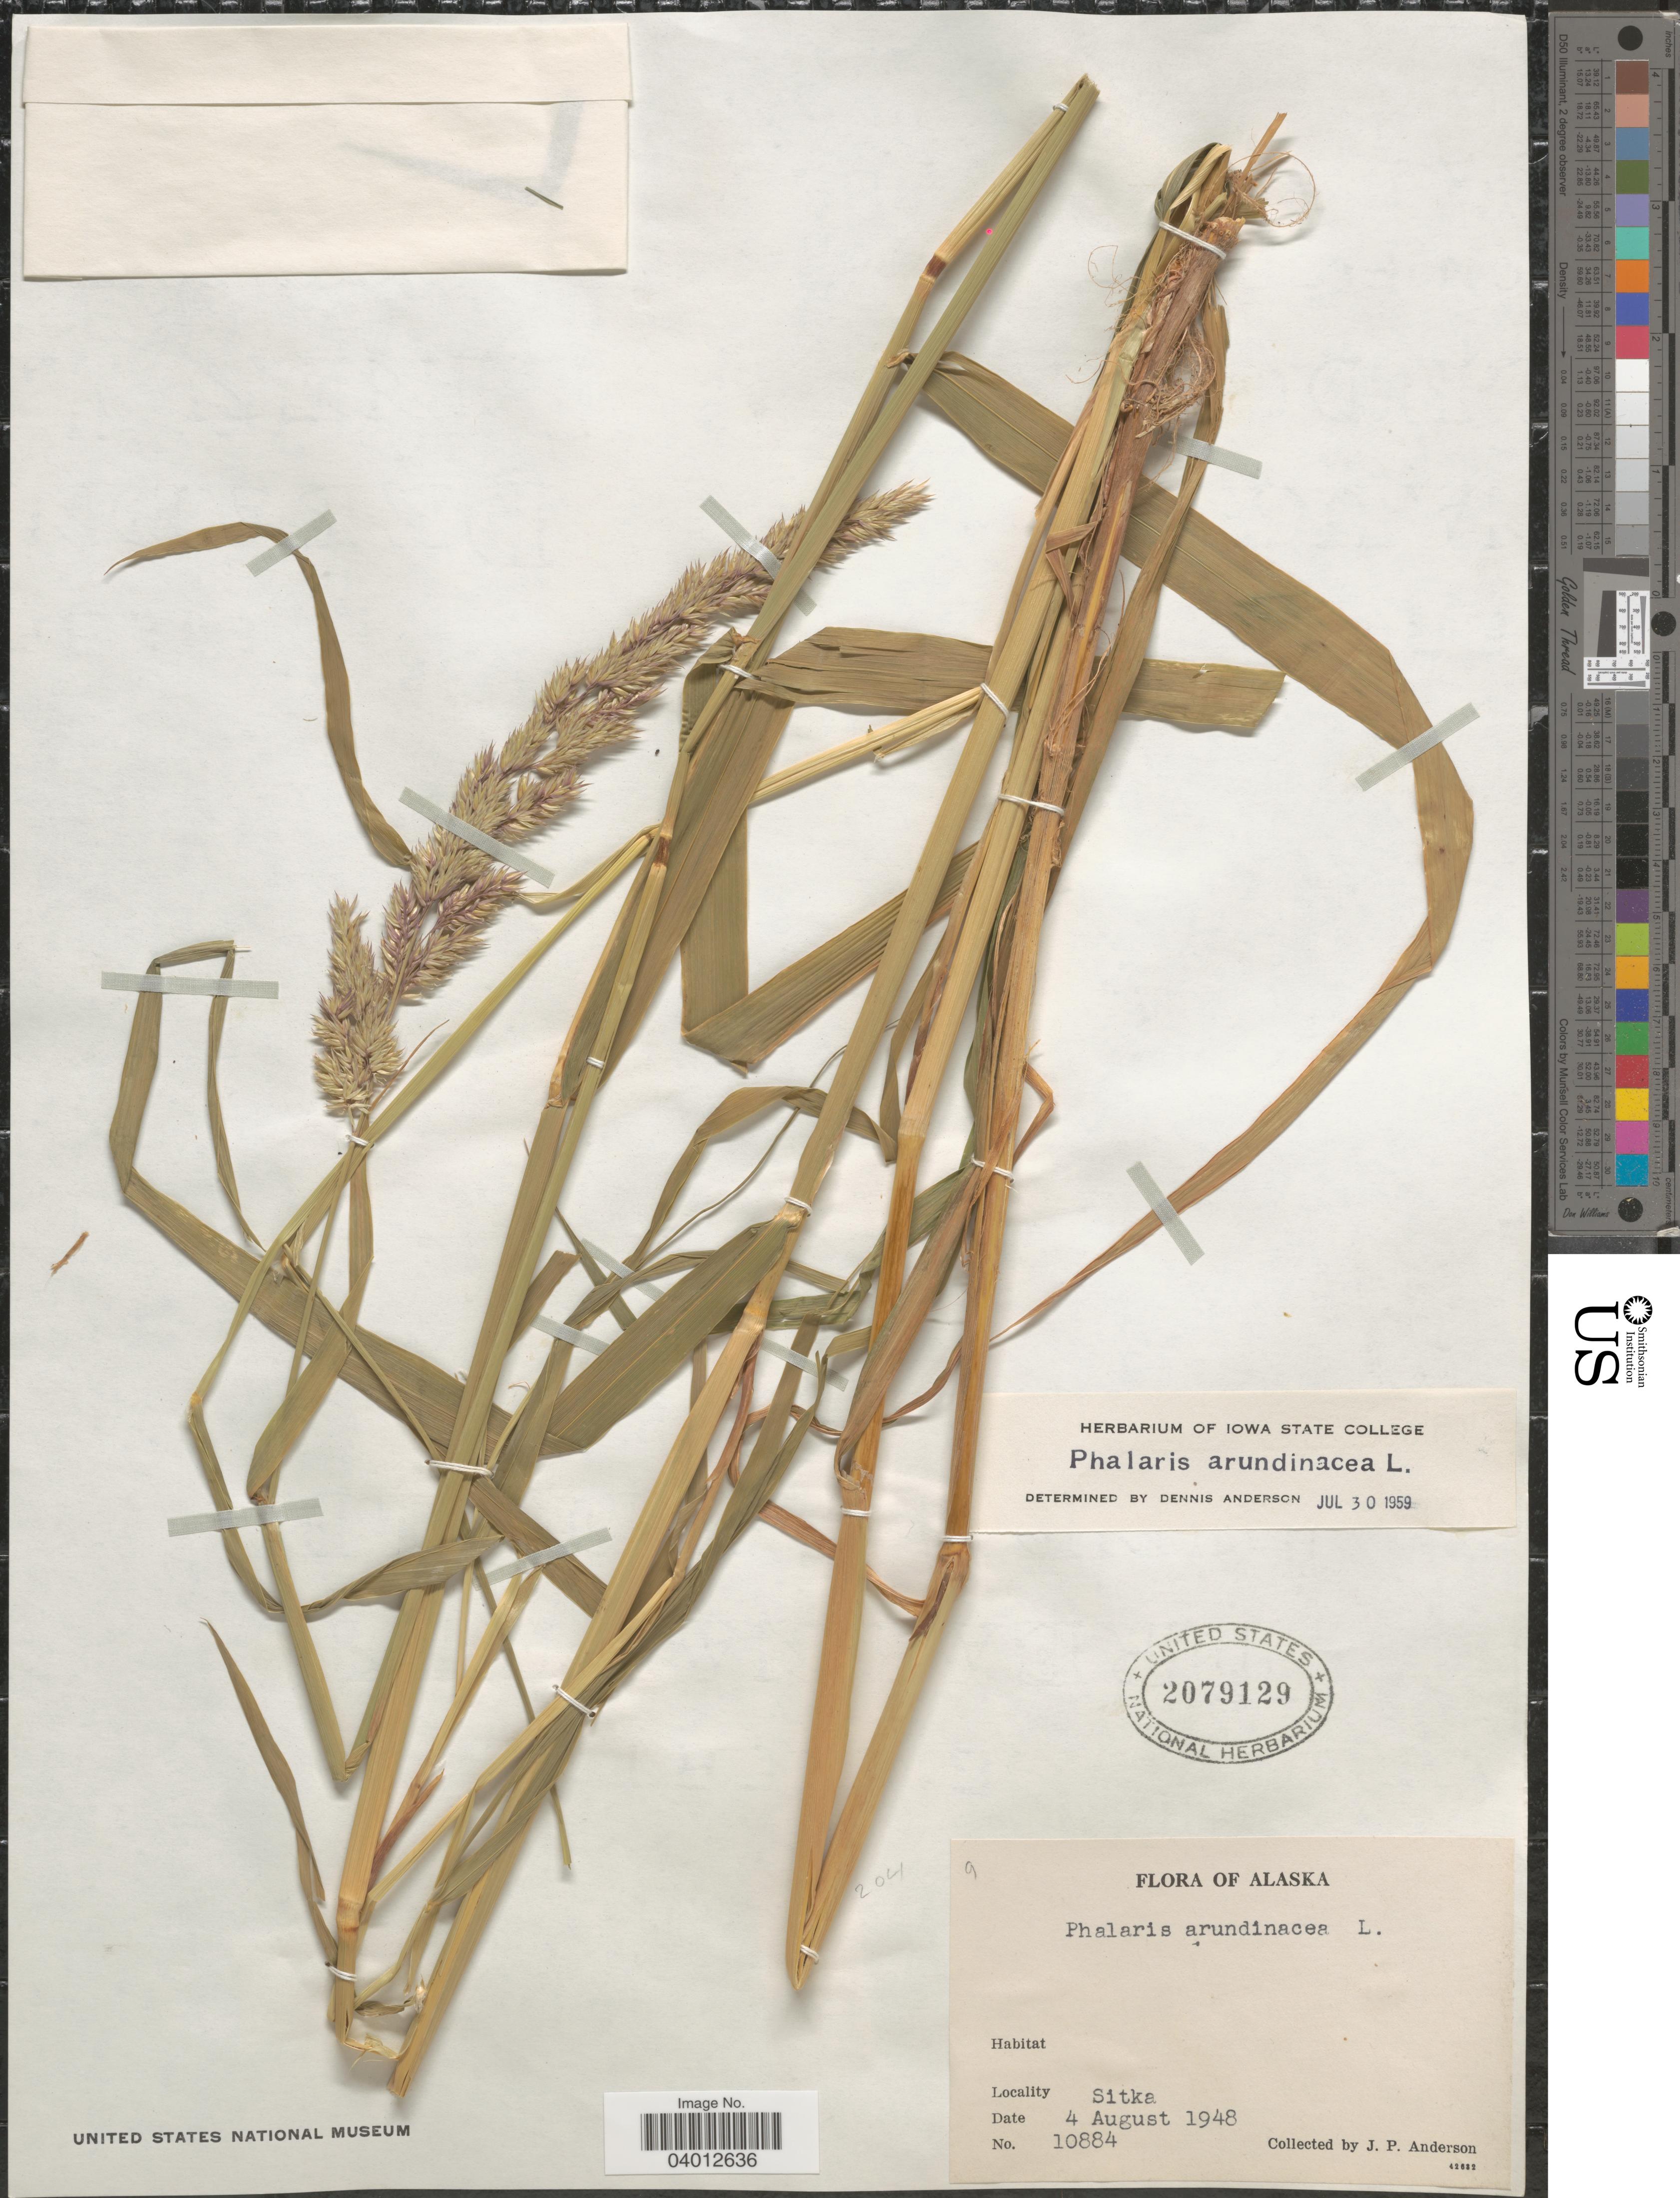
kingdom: Plantae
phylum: Tracheophyta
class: Liliopsida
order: Poales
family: Poaceae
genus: Phalaris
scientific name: Phalaris arundinacea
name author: L.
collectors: J. P. Anderson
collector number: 10884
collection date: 1948-08-04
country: United States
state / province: Alaska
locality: Sitka.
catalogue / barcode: US 2079129